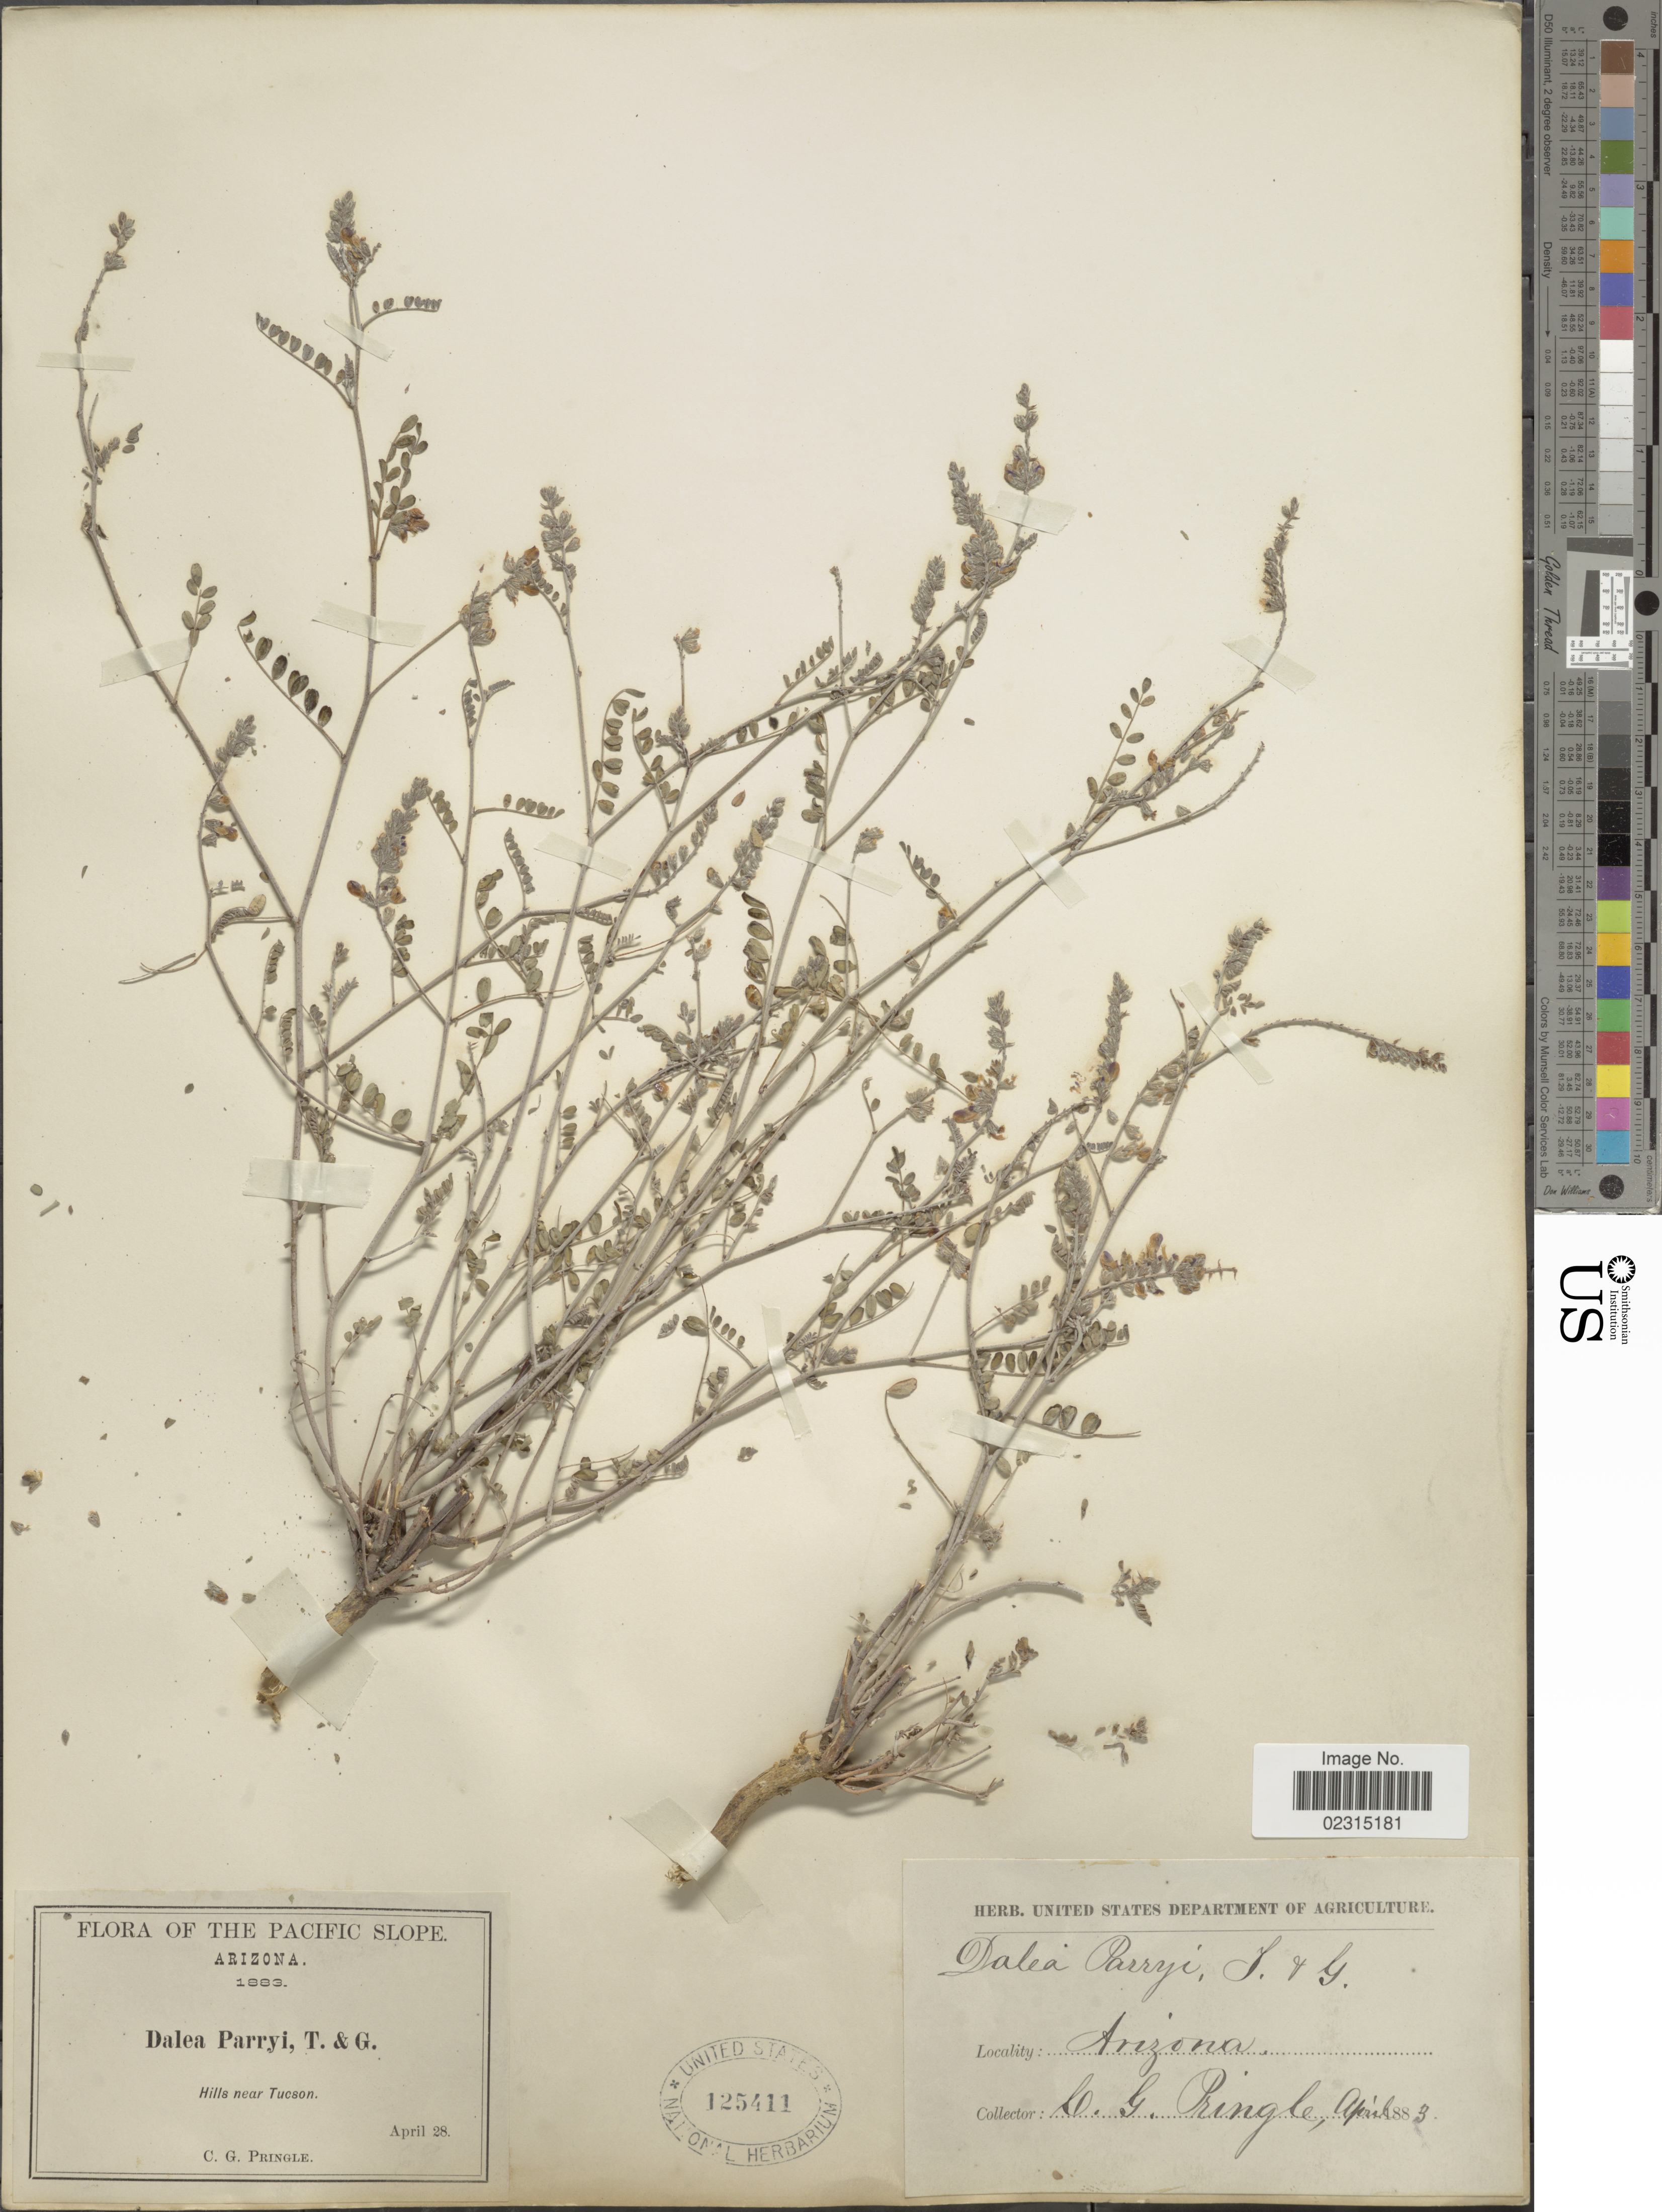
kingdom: Plantae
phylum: Tracheophyta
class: Magnoliopsida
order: Fabales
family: Fabaceae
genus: Marina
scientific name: Marina parryi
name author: (Torr. & A. Gray) Barneby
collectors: C. G. Pringle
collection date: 1883-04-28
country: United States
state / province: Arizona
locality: The Pacific Slopes, Hills near Tucson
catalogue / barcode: US 125411